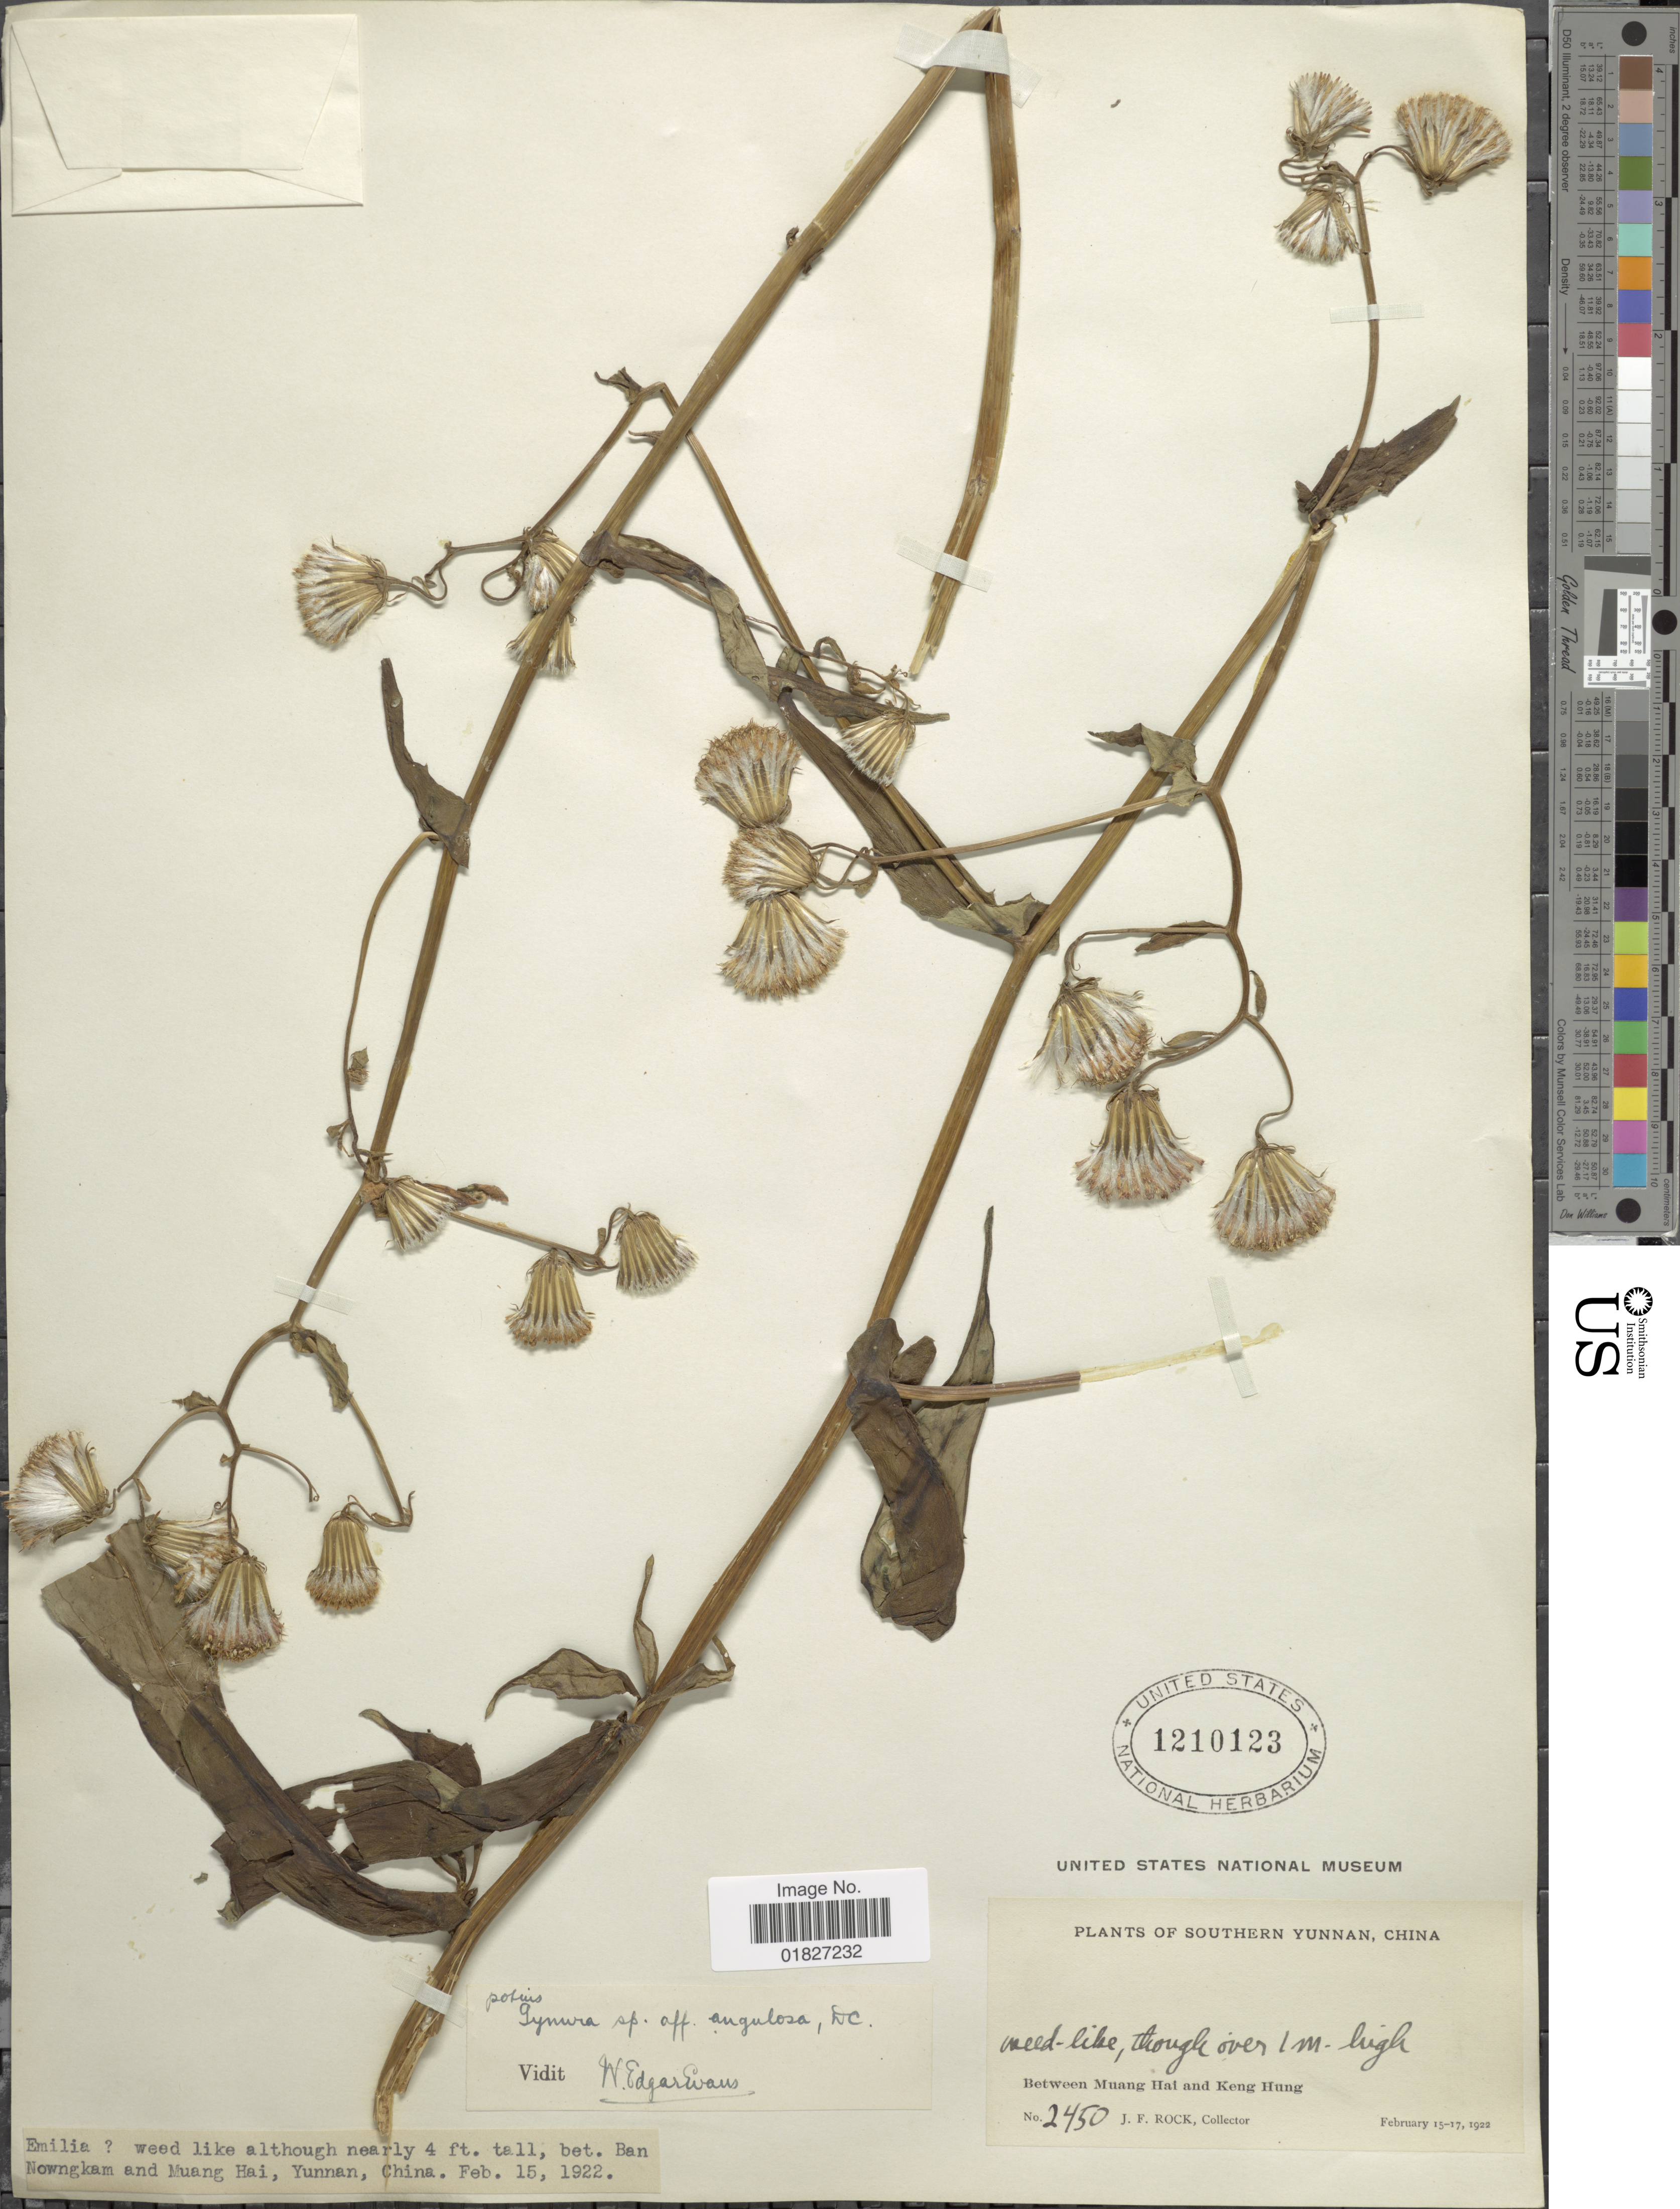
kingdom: Plantae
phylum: Tracheophyta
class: Magnoliopsida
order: Asterales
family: Asteraceae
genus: Gynura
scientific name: Gynura angulosa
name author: DC.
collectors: J. Rock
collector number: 2450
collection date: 1922-02-15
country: China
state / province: Yunnan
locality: Southern Yunnan, between Muang Hai and Keng Hung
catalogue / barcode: US 1210123